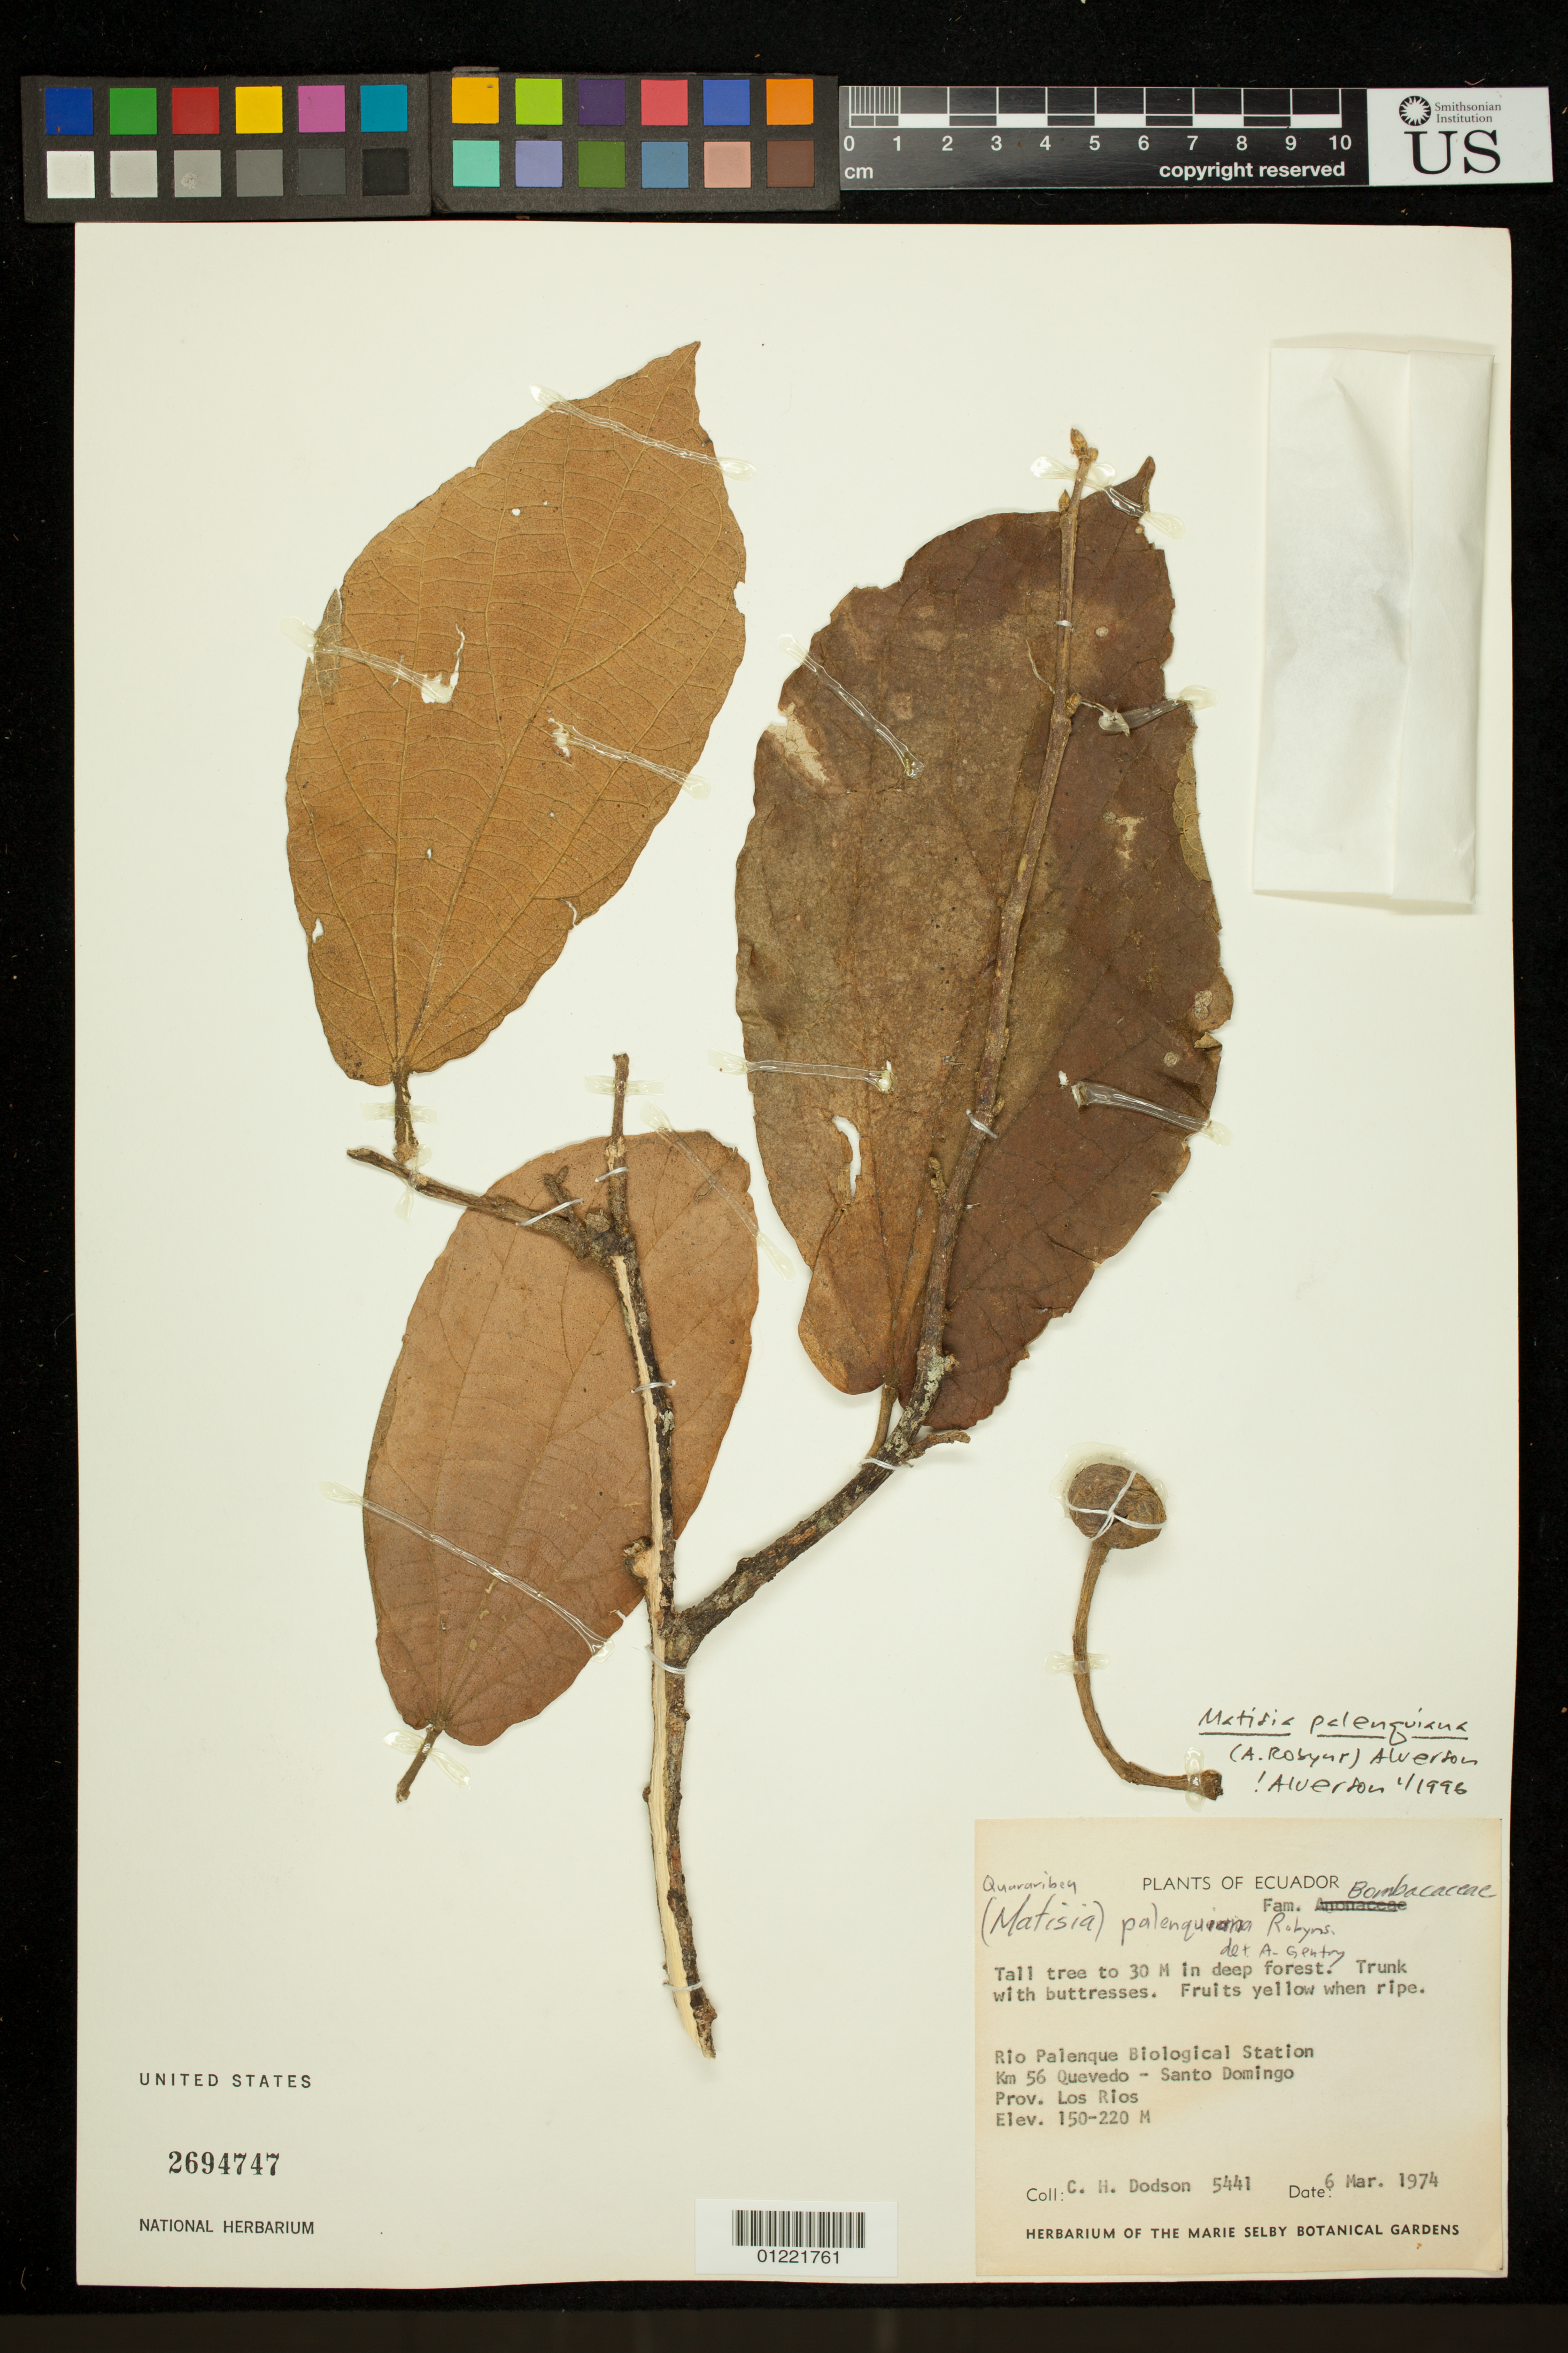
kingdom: Plantae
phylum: Tracheophyta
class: Magnoliopsida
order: Malvales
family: Malvaceae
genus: Matisia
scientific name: Matisia palenquiana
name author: (A. Robyns) W.S. Alverson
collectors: C. H. Dodson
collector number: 5441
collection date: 1974-03-06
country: Ecuador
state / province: Los Ríos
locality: Rio Palenque Biological Station. Km 56 Quevedo - Santo Domingo.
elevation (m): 150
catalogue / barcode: US 2694747